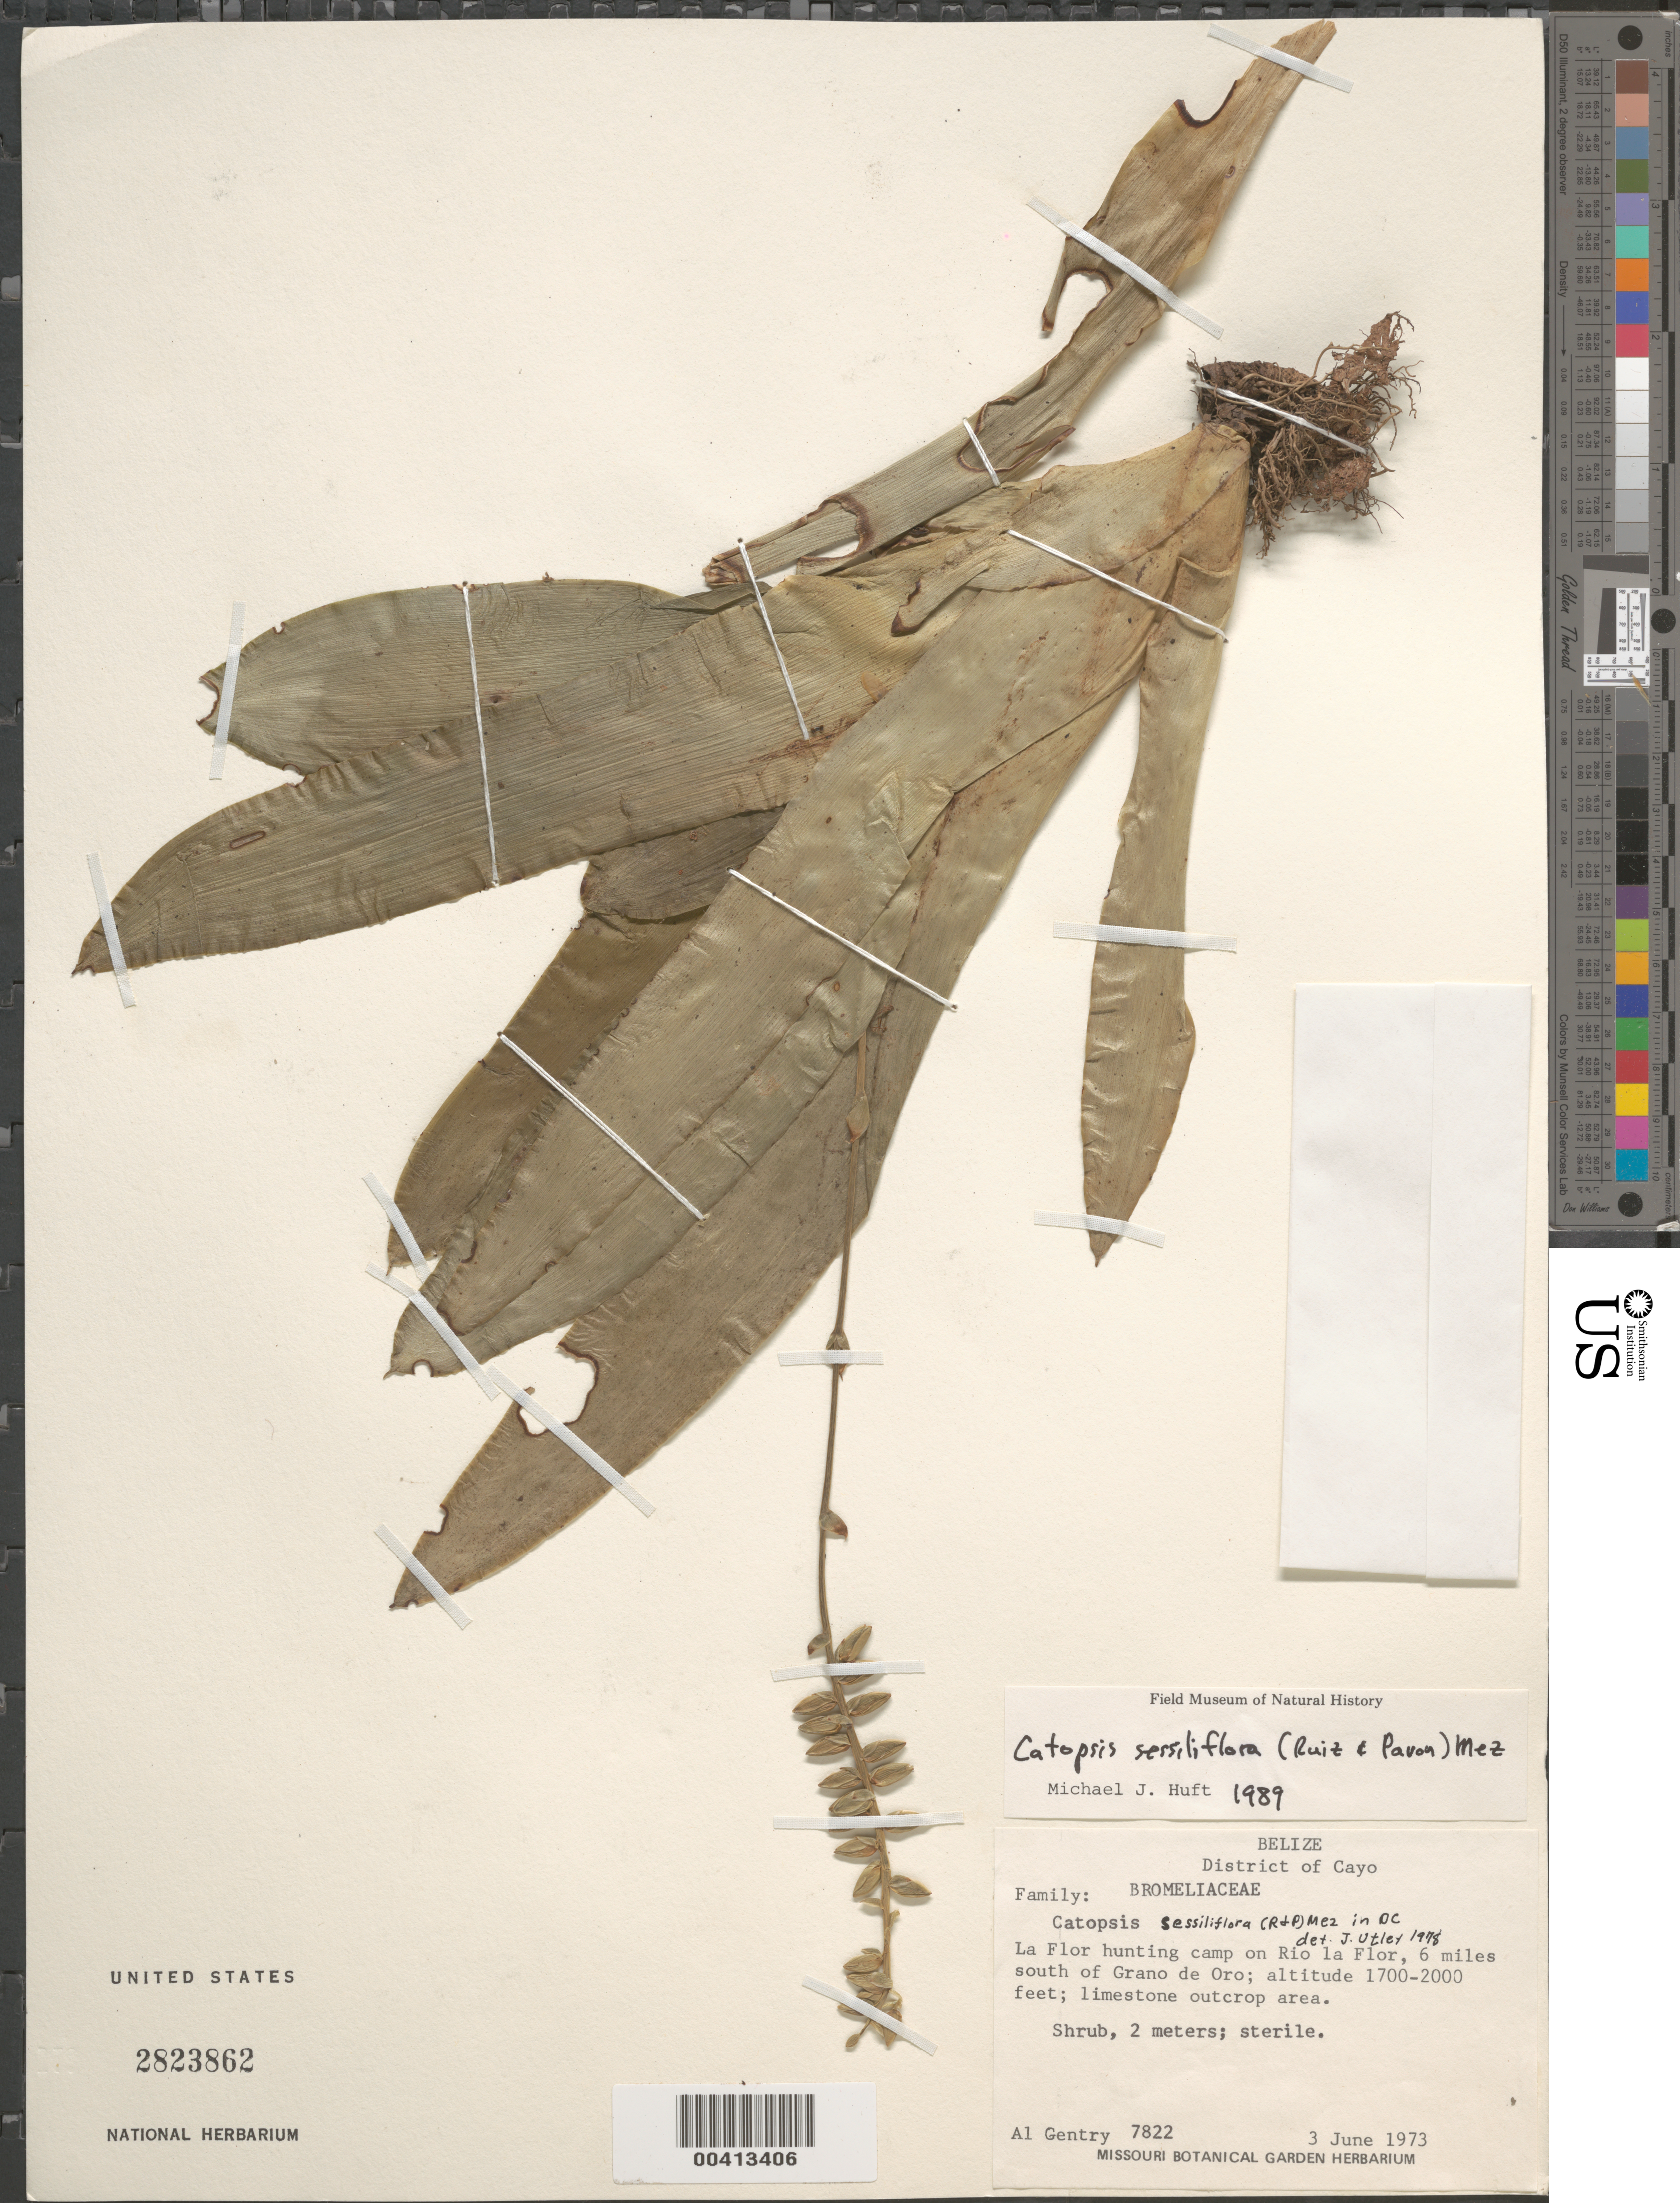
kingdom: Plantae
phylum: Tracheophyta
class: Liliopsida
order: Poales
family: Bromeliaceae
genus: Catopsis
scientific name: Catopsis sessiliflora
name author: (Ruiz & Pav.) Mez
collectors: A. H. Gentry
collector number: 7822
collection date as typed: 03 Jun 1973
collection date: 1973-06-03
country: Belize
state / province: Cayo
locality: La Flor Hunting Camp on Rio La Flor, 6 miles S of Grano de Oro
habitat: Limestone outcrop area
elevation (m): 518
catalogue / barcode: US 2823862